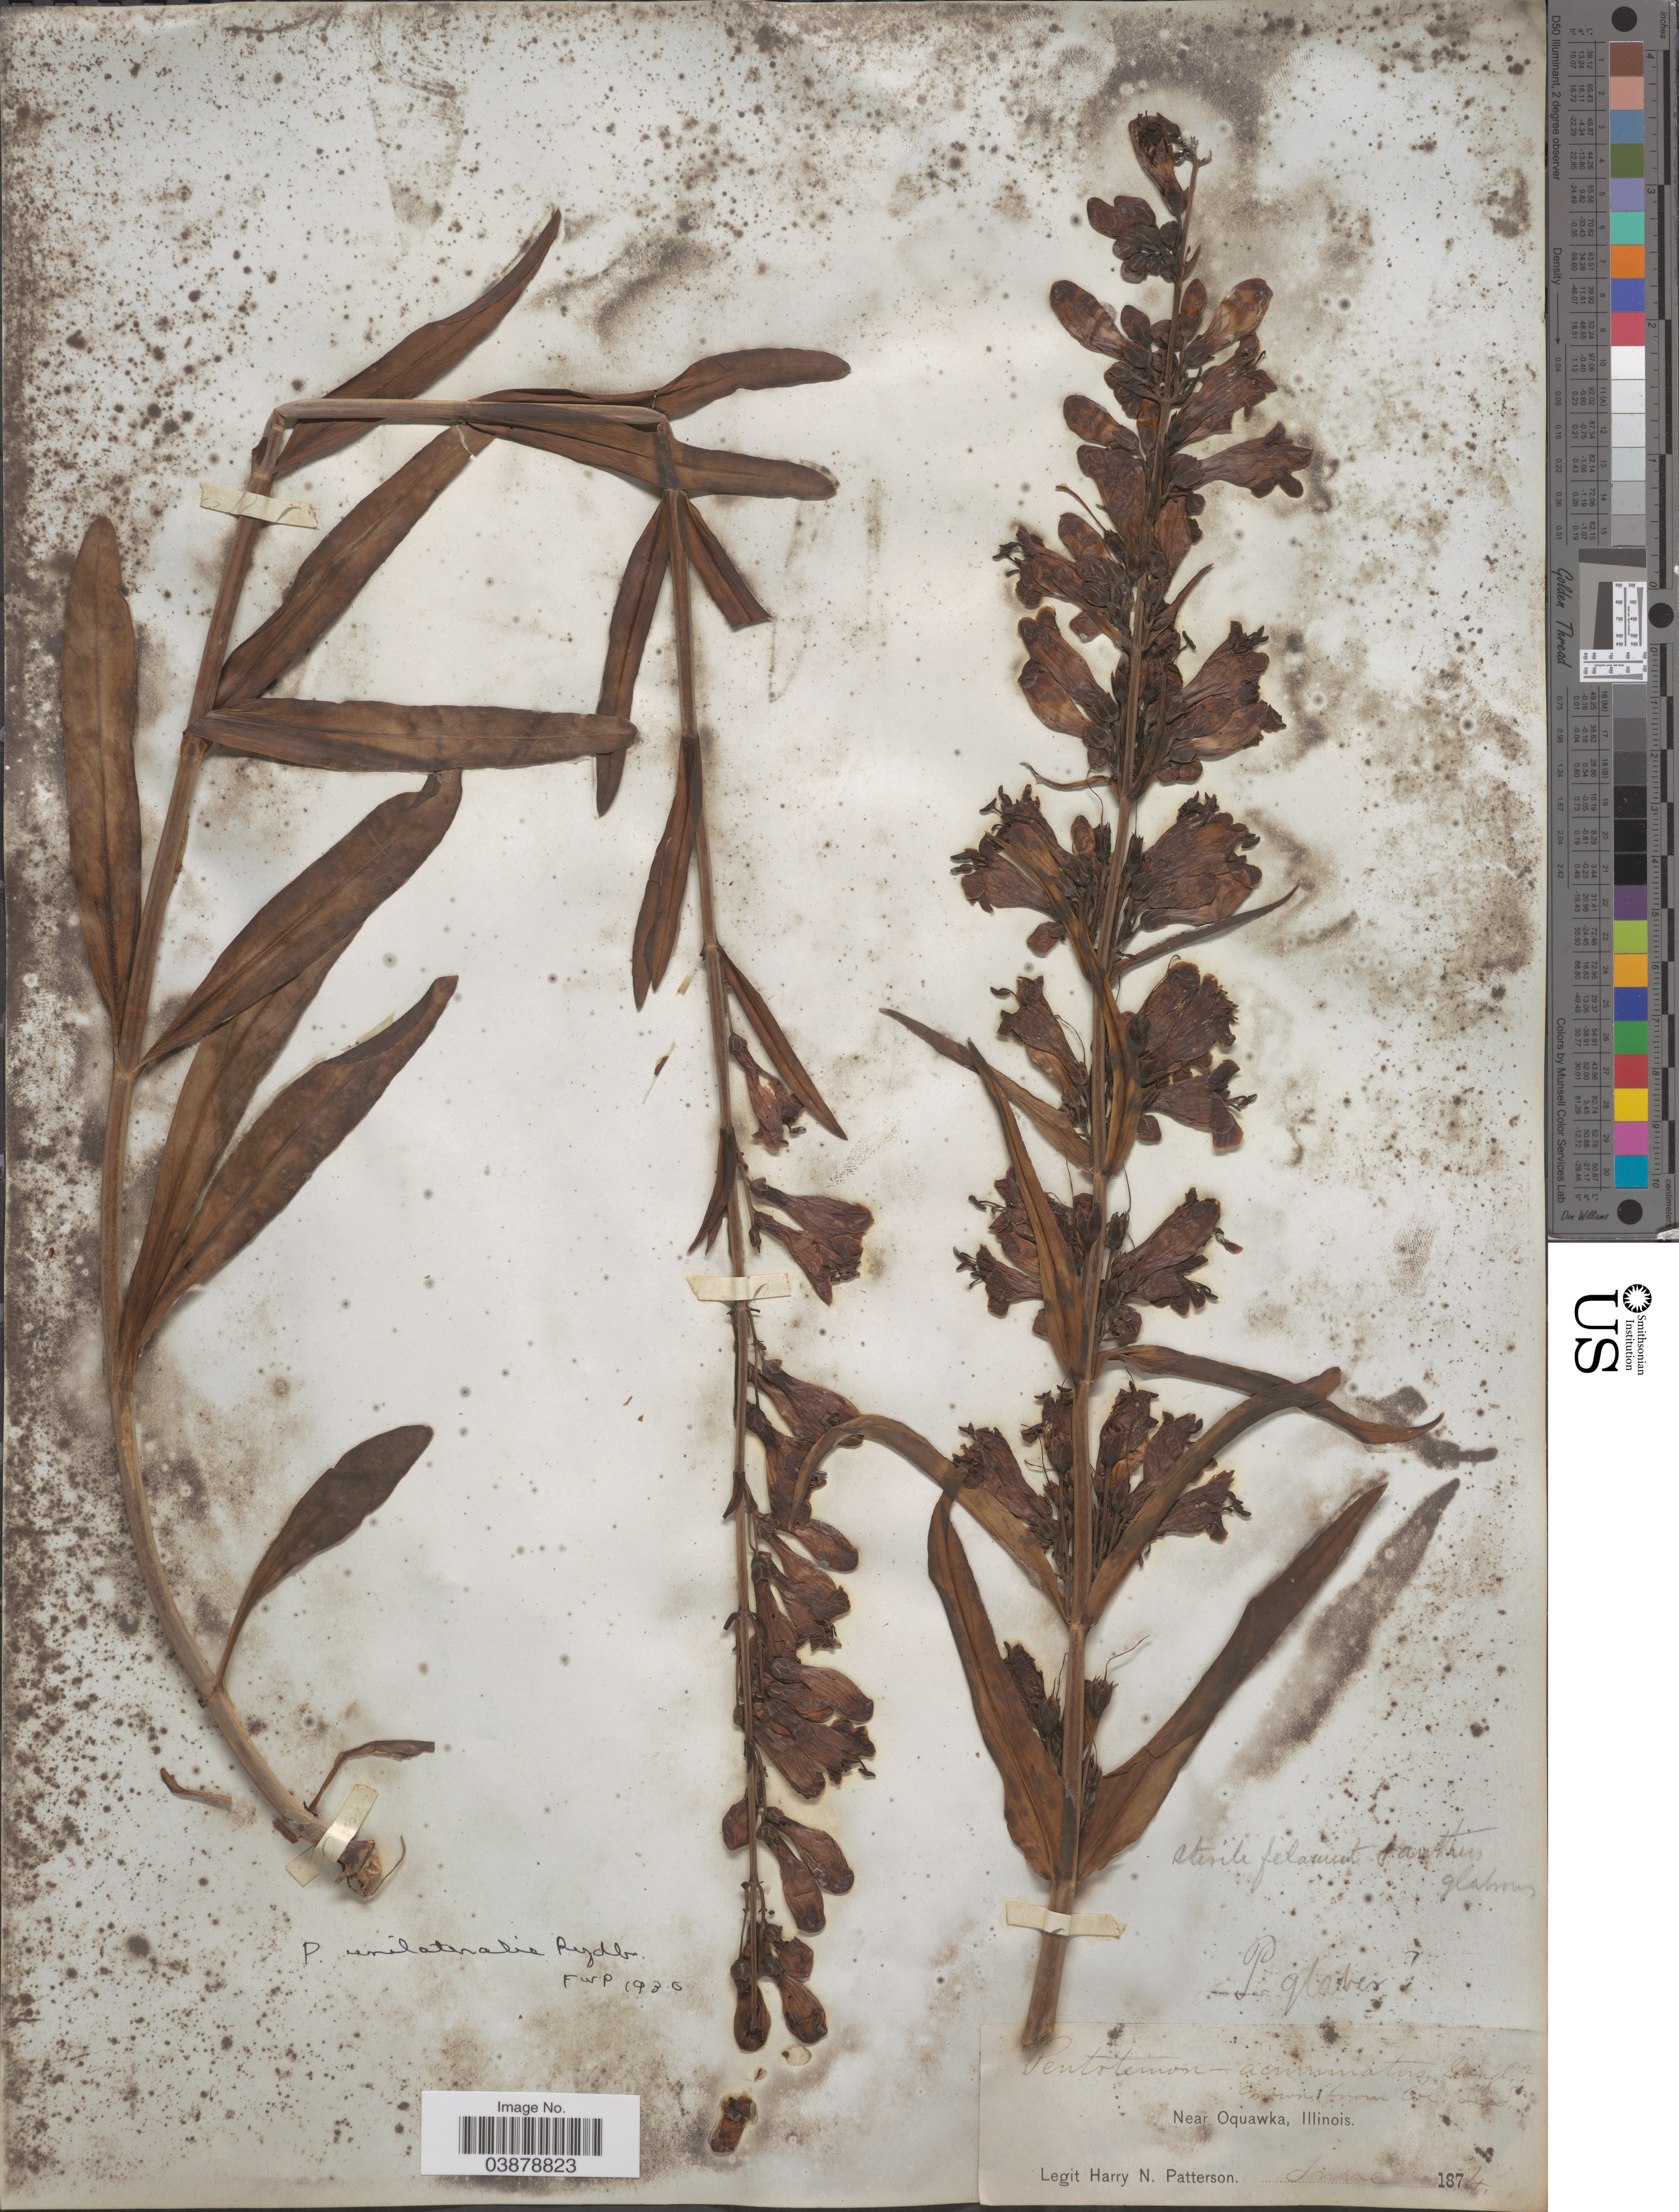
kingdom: Plantae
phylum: Tracheophyta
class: Magnoliopsida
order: Lamiales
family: Plantaginaceae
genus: Penstemon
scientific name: Penstemon unilateralis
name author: Rydb.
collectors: H. N. Patterson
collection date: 1874-06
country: United States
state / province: Illinois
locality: Near Oquawka.